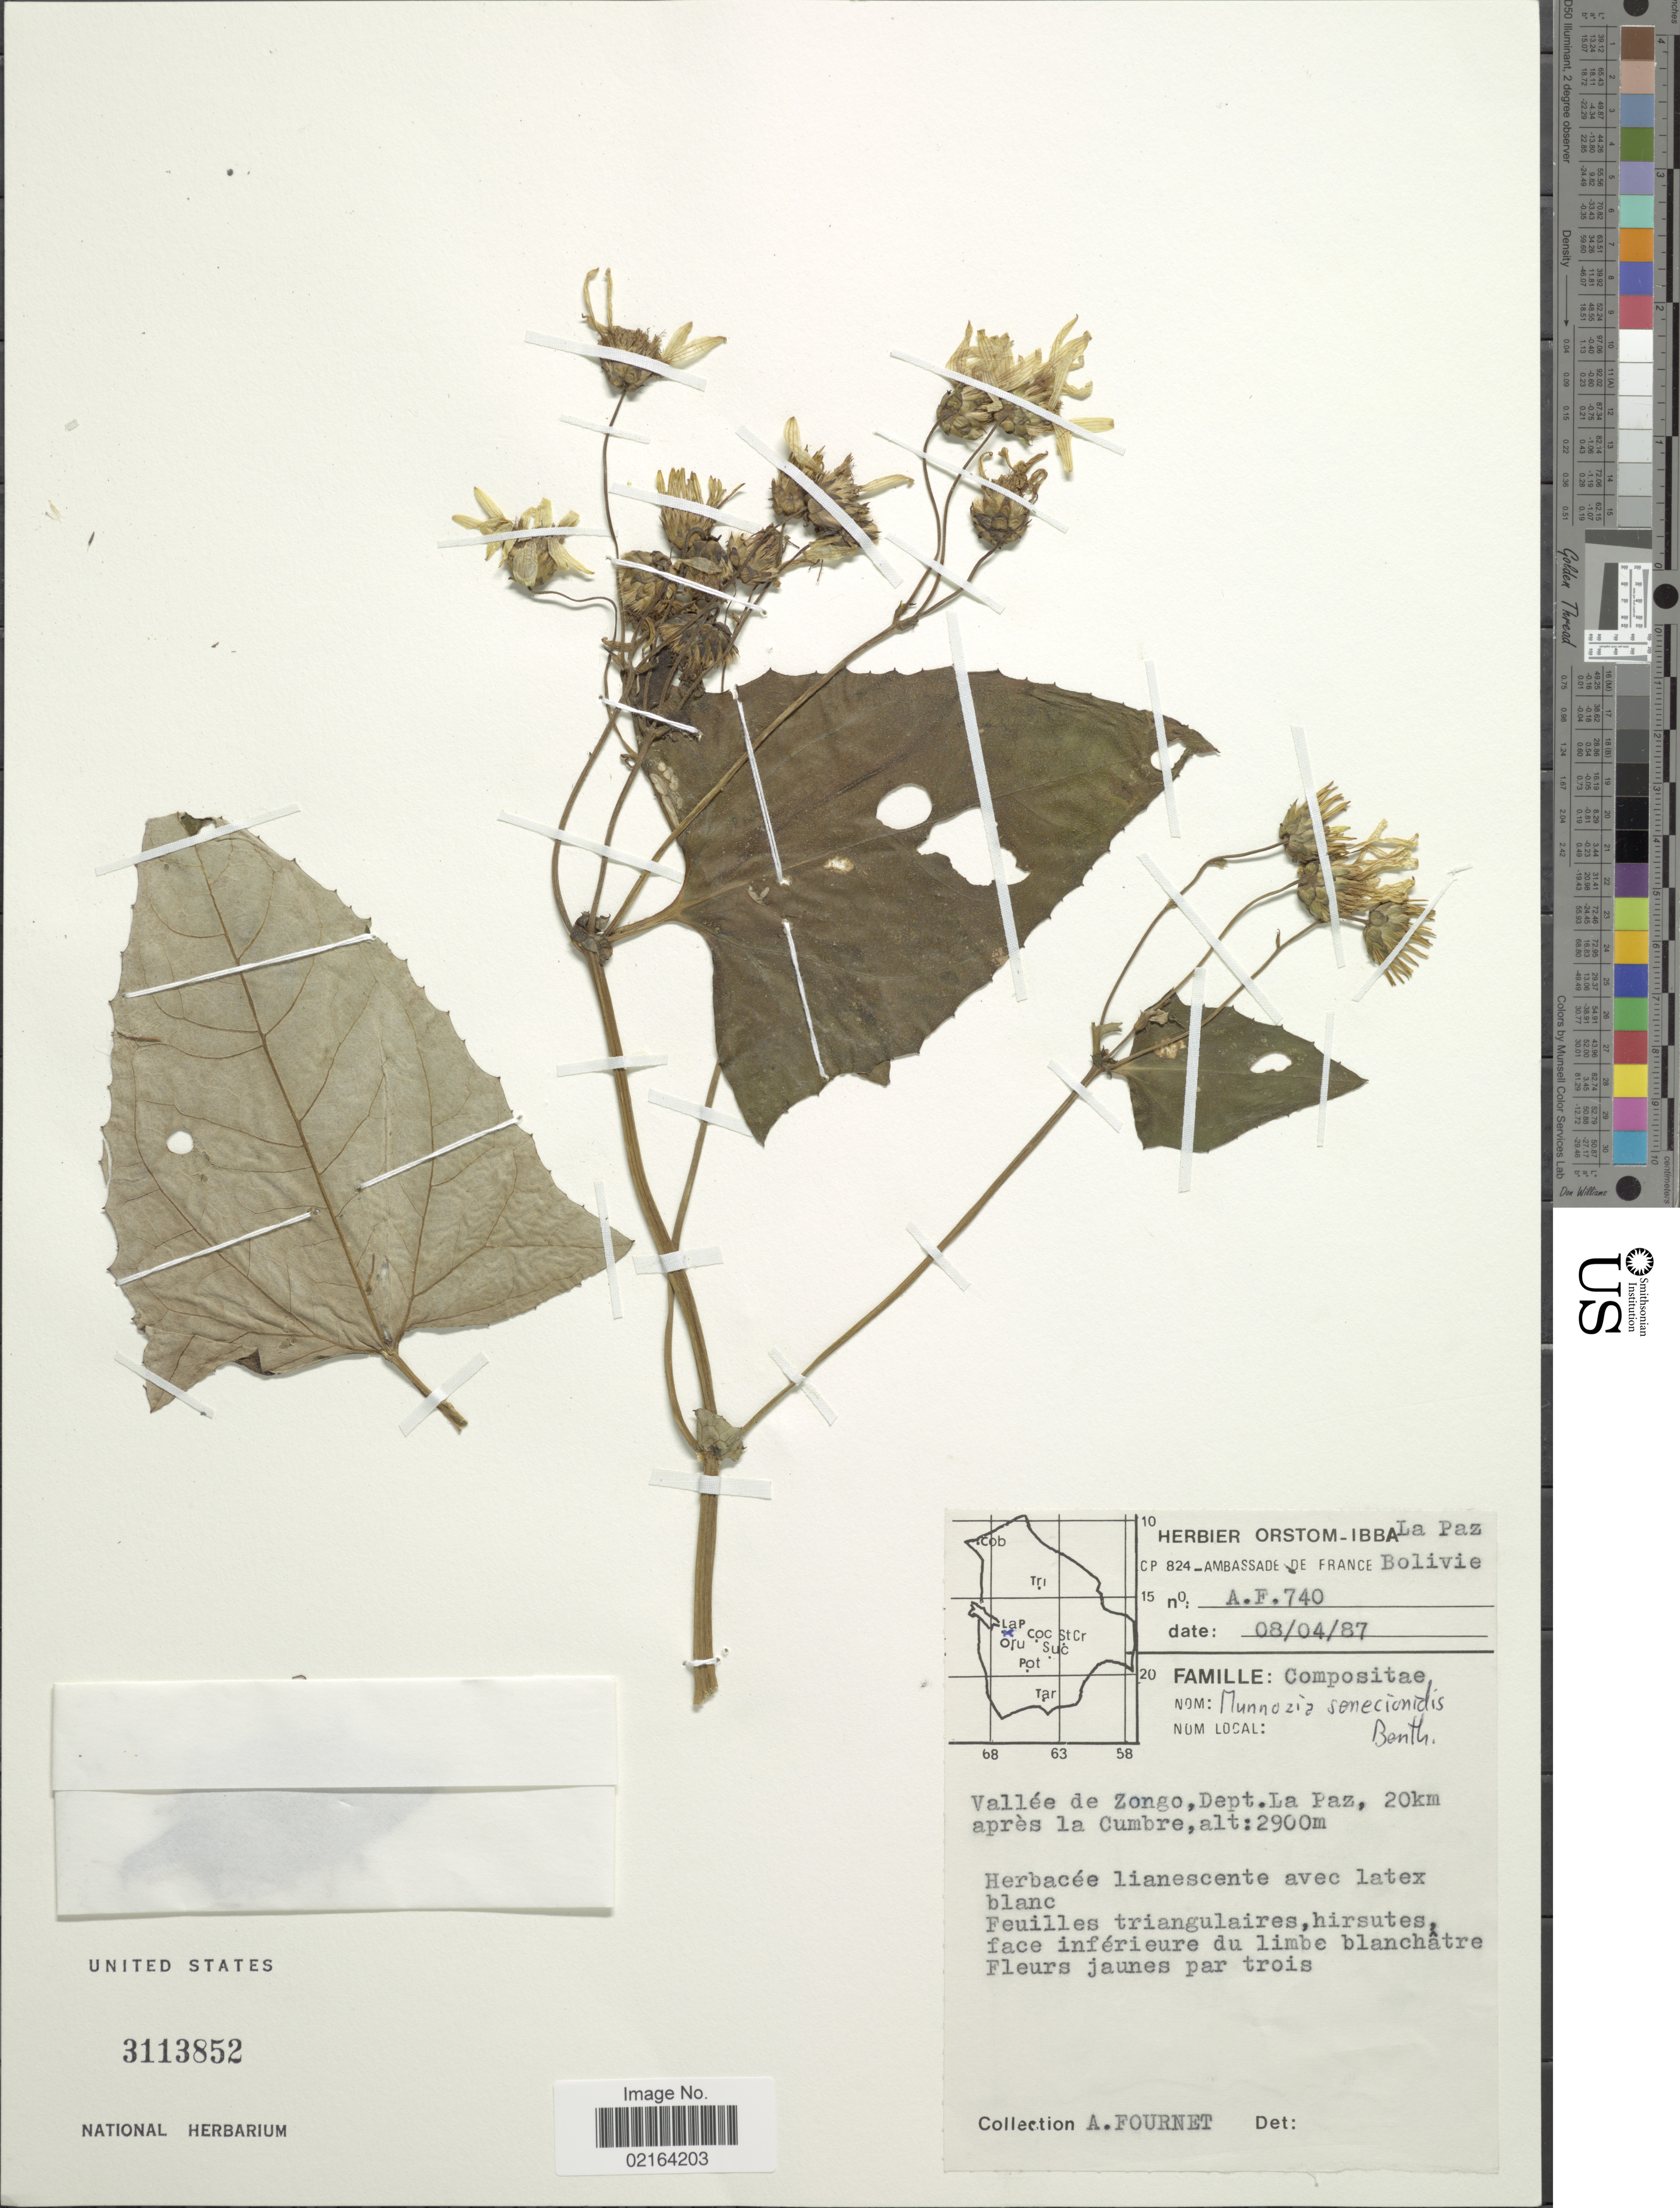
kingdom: Plantae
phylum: Tracheophyta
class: Magnoliopsida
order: Asterales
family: Asteraceae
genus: Munnozia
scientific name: Munnozia senecionidis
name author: Benth.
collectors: A. Fournet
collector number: A.F. 740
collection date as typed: Transcribed d/m/y: 8/4/87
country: Bolivia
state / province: La Paz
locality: Vallee de Zongo, Dept. La Paz, 20 km apres la Cumbre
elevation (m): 2900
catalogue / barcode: US 3113852